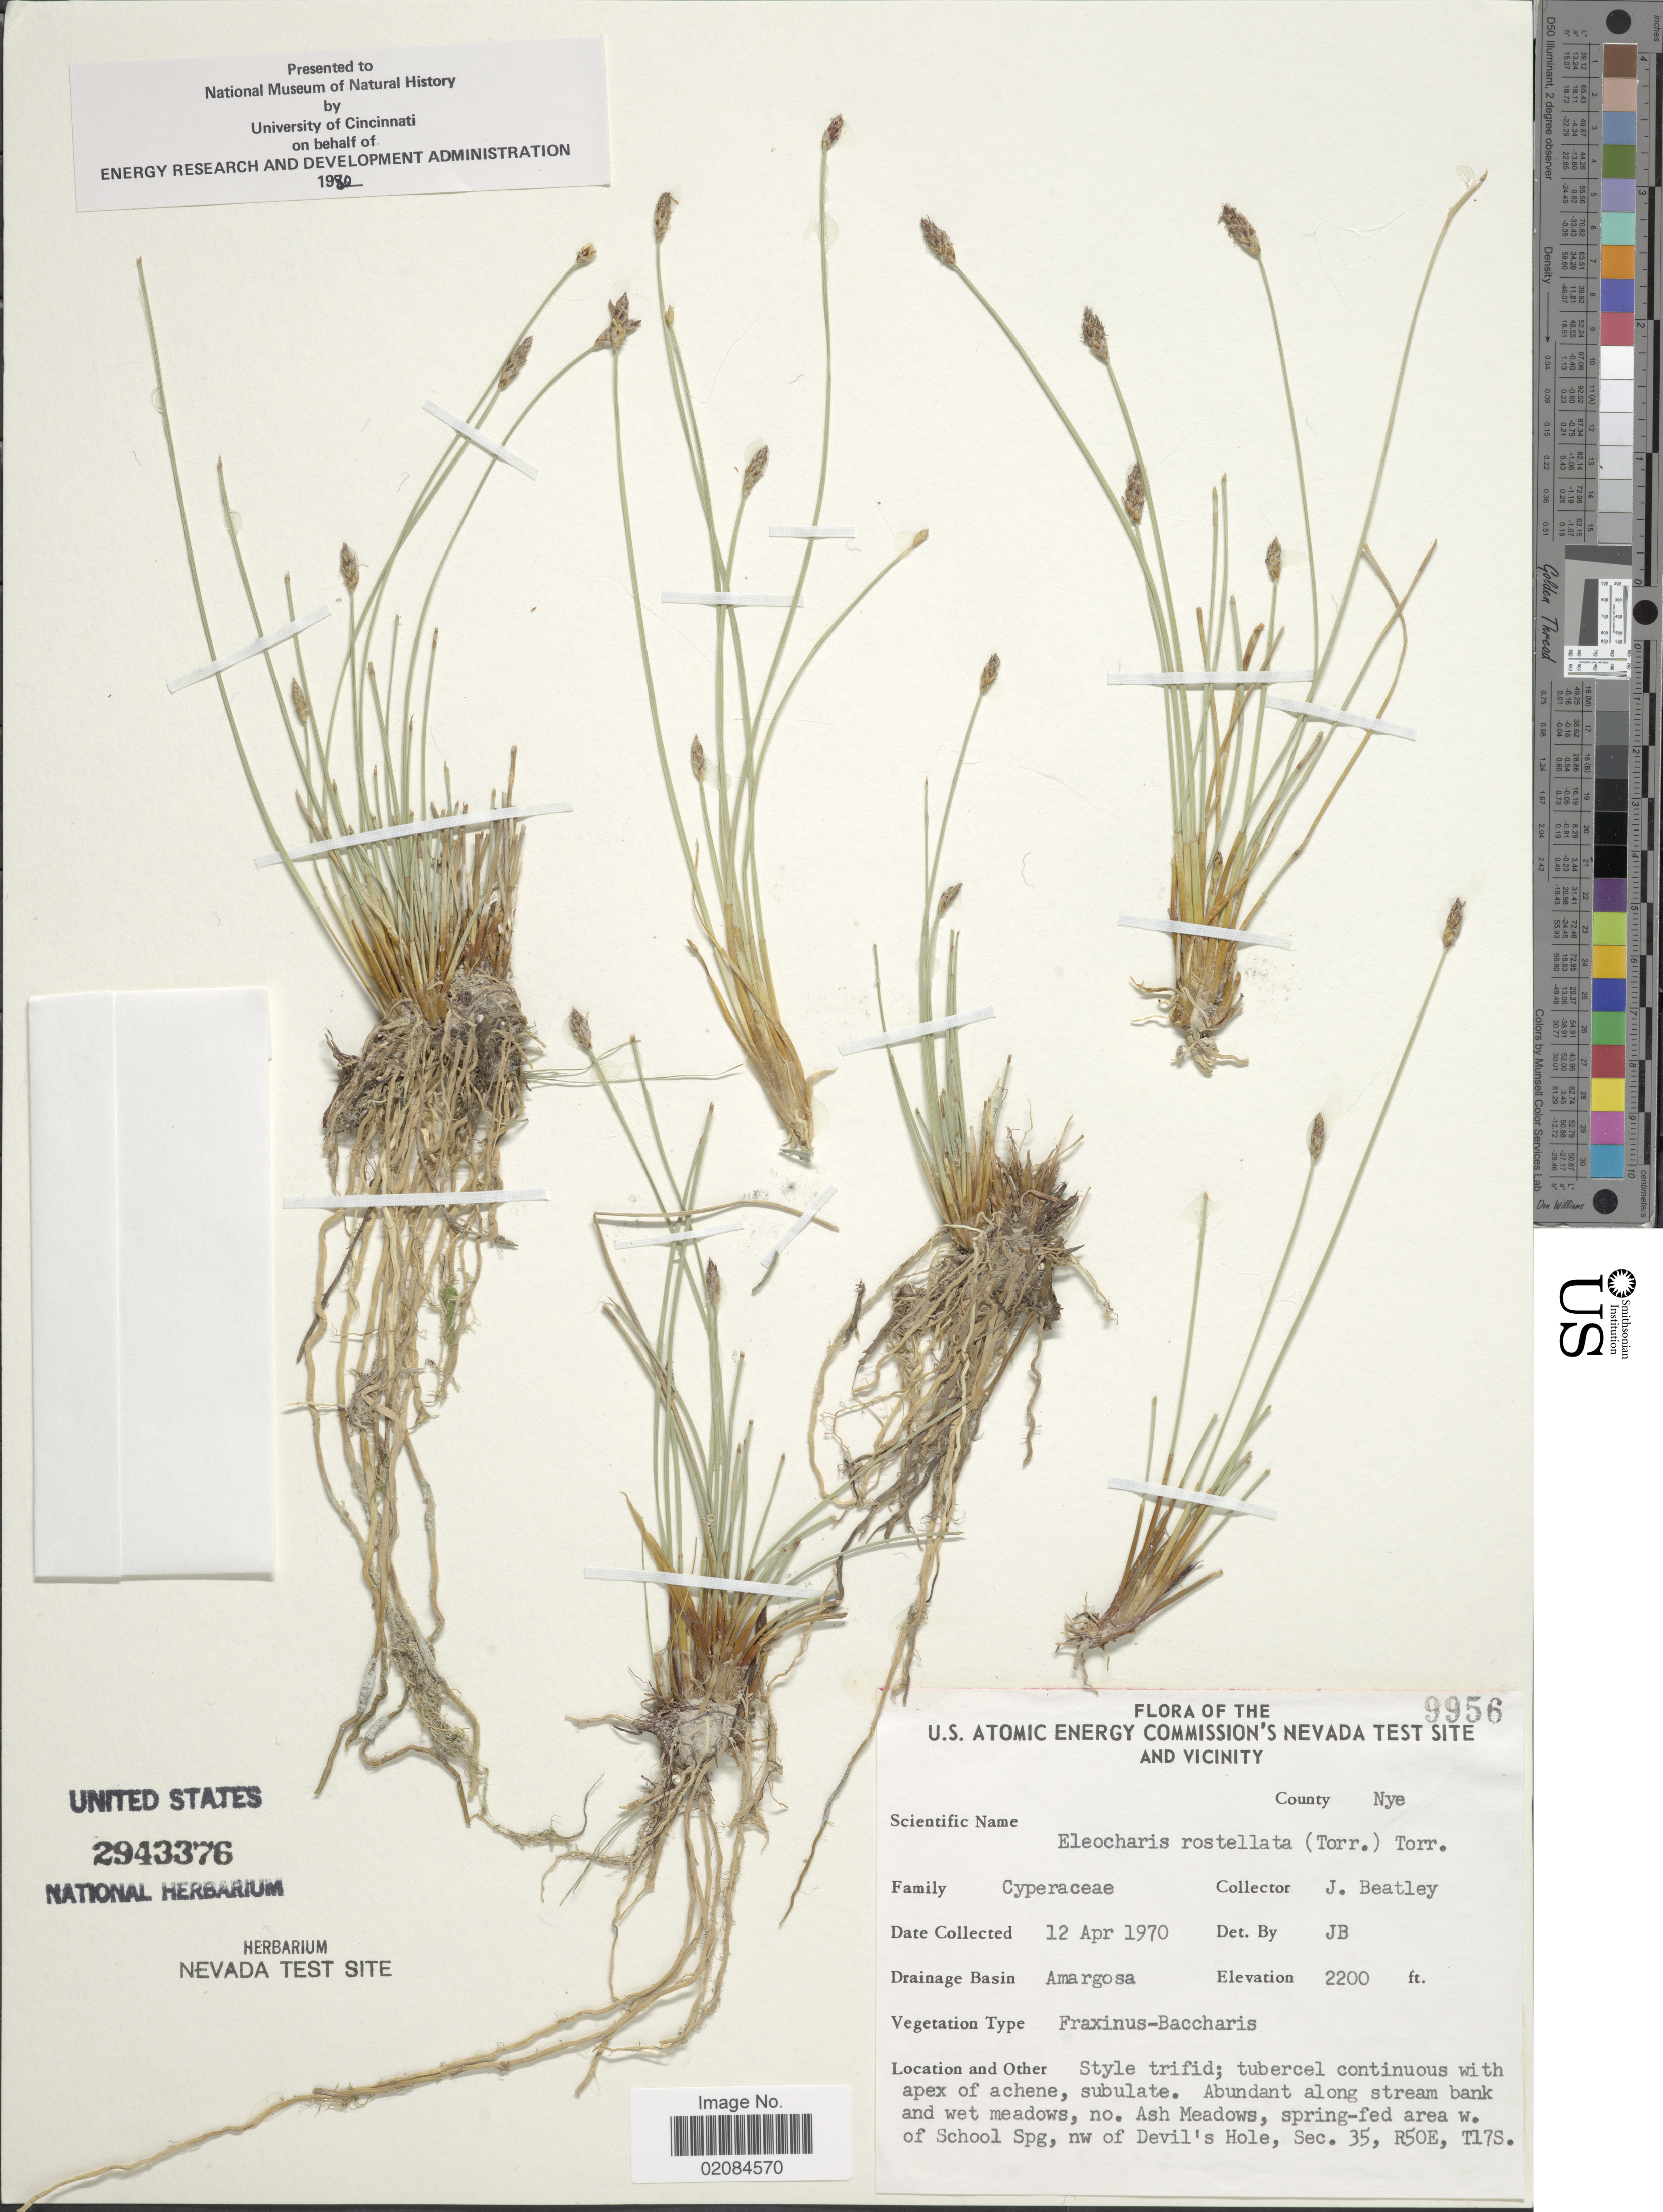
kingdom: Plantae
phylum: Tracheophyta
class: Liliopsida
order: Poales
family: Cyperaceae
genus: Eleocharis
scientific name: Eleocharis rostellata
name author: (Torr.) Torr.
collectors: J. C. Beatley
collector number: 9956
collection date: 1970-04-12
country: United States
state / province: Nevada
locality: U. S. Atomic Energy Commission's Nevada Test Site and Vicinity. County Nye, Area w. of chool Spg. nw of Devil's Hole Sec. 35, R50E, T17S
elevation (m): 671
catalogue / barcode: US 2943376